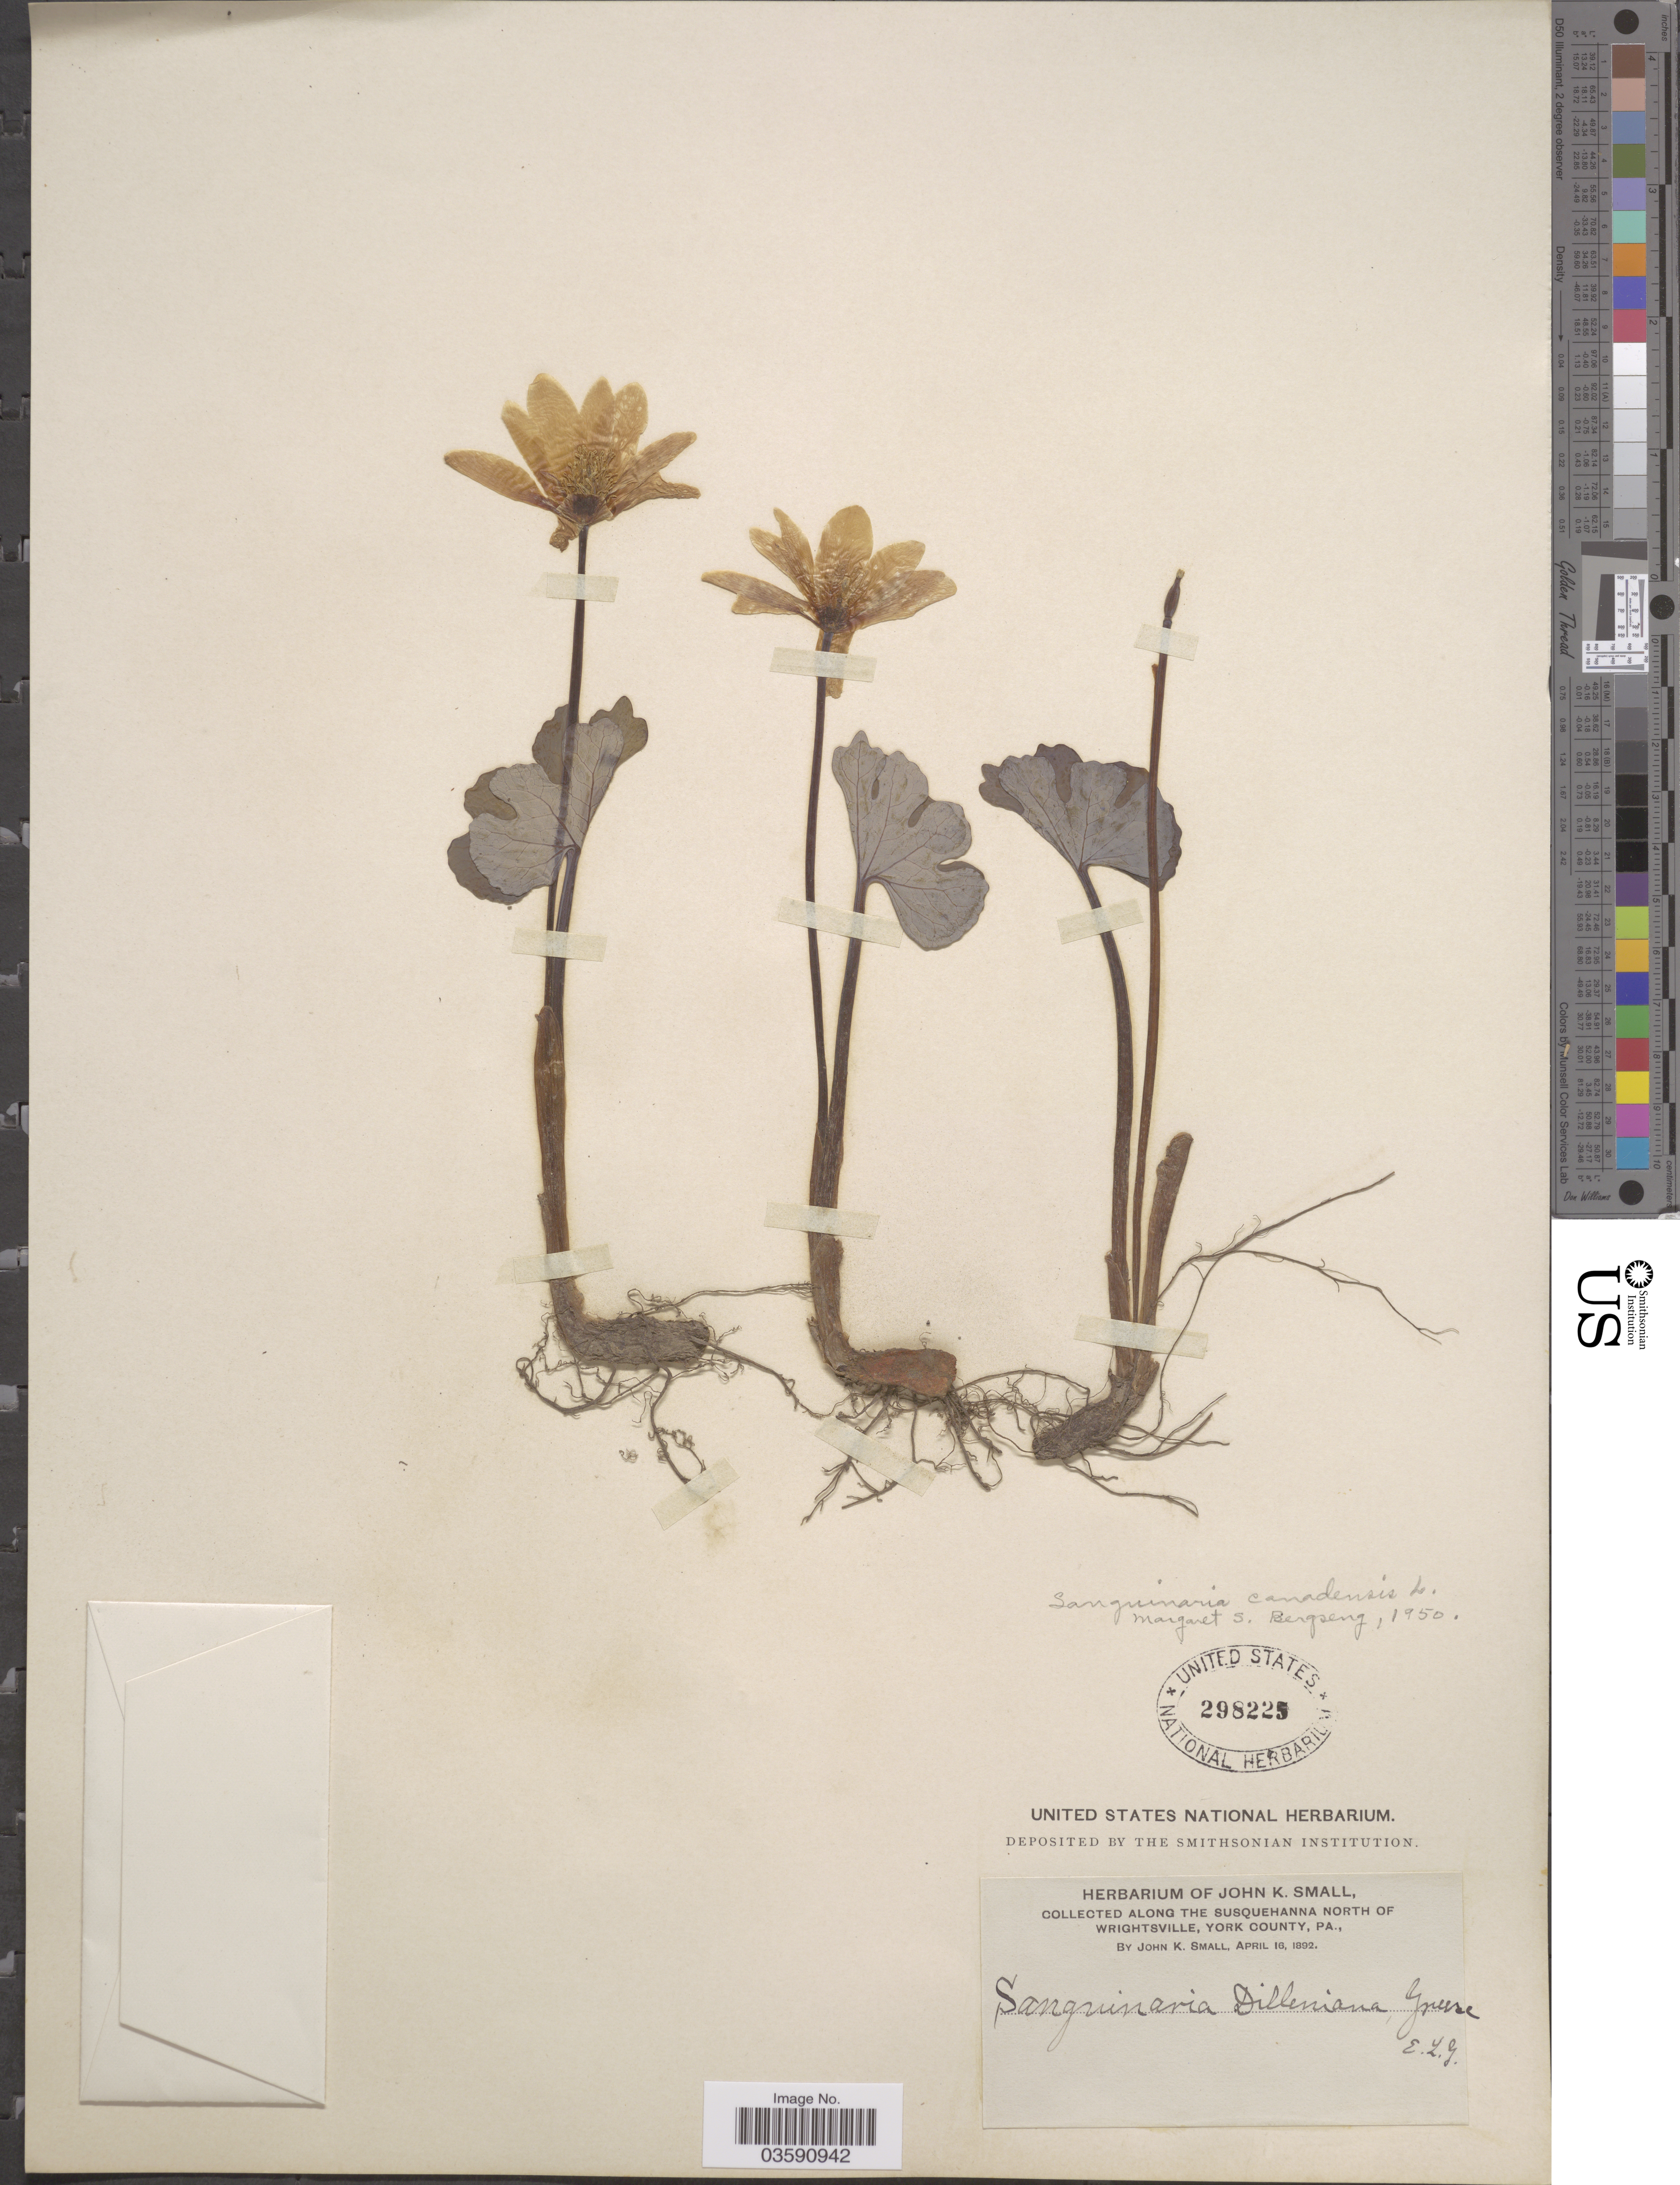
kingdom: Plantae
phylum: Tracheophyta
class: Magnoliopsida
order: Ranunculales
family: Papaveraceae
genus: Sanguinaria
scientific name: Sanguinaria canadensis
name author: L.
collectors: J. K. Small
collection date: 1892-04-16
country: United States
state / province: Pennsylvania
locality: Along the Susquehanna North of Wrightsville, York County.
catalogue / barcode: US 298225